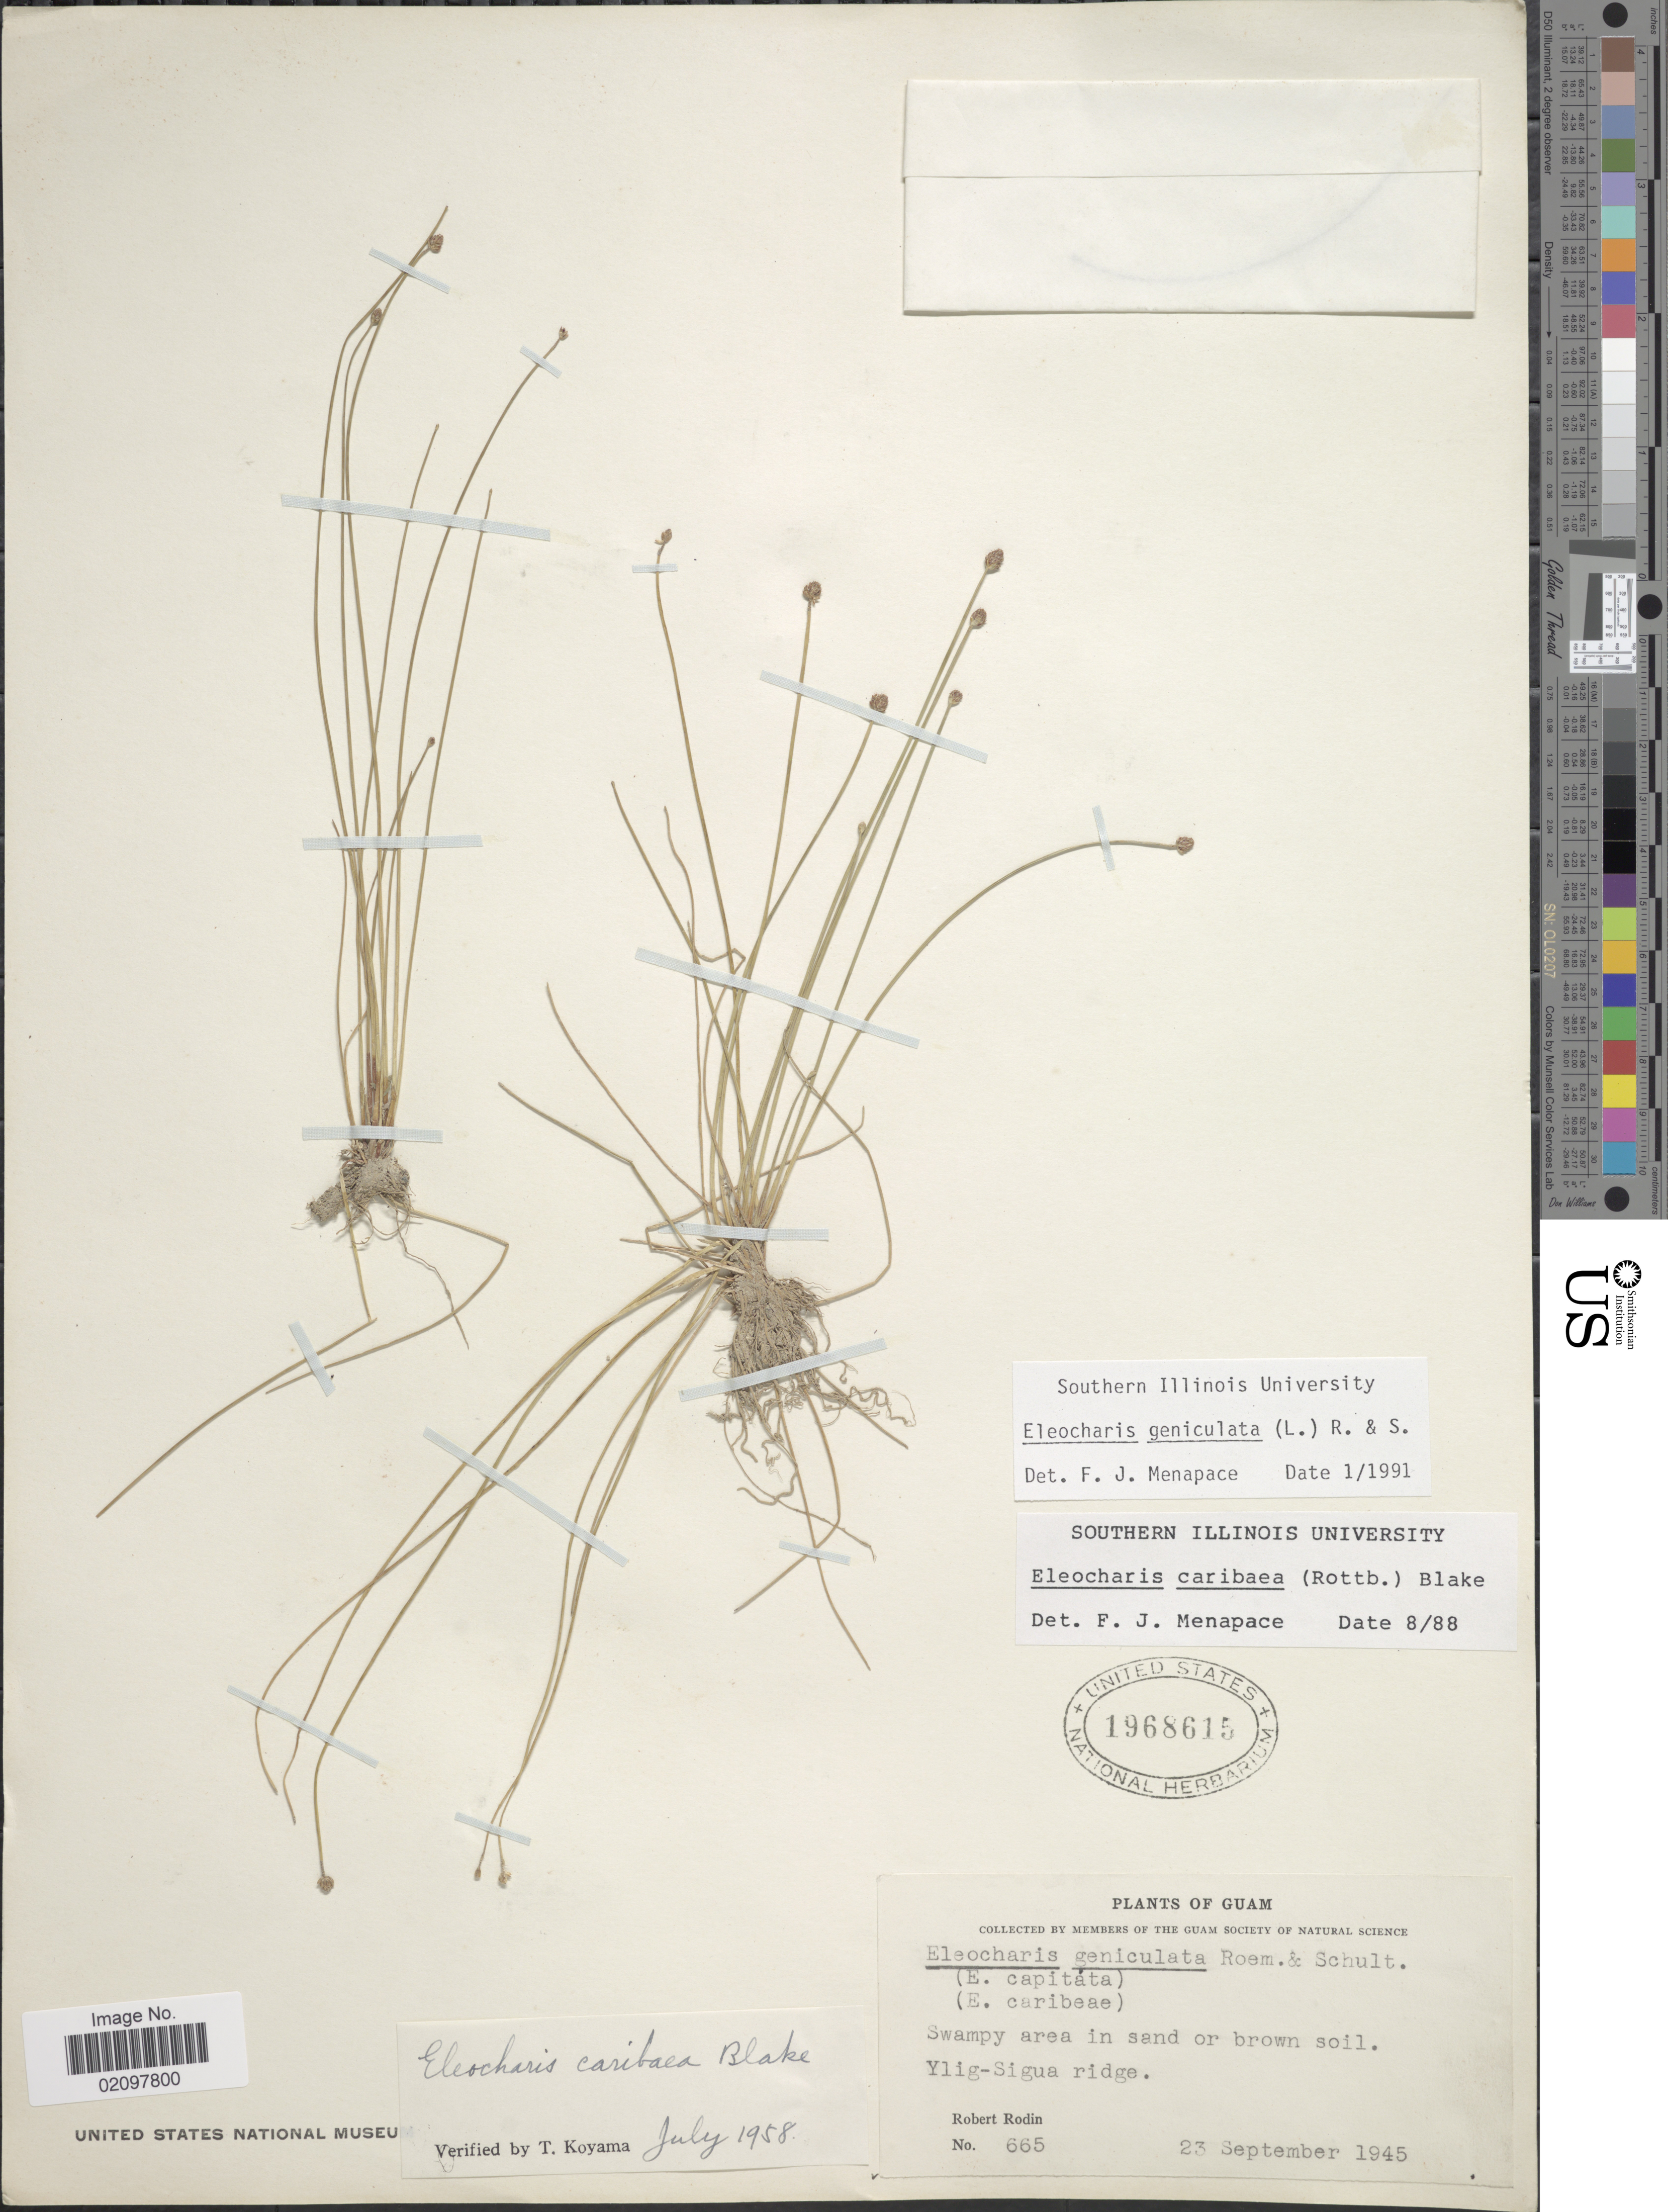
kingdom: Plantae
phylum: Tracheophyta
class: Liliopsida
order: Poales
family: Cyperaceae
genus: Eleocharis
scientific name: Eleocharis geniculata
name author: (L.) Roem. & Schult.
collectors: R. Rodin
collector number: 665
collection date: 1945-09-23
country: Guam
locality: Swampy area in sand or brown soil. Ylig-Sigua ridge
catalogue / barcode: US 1968615